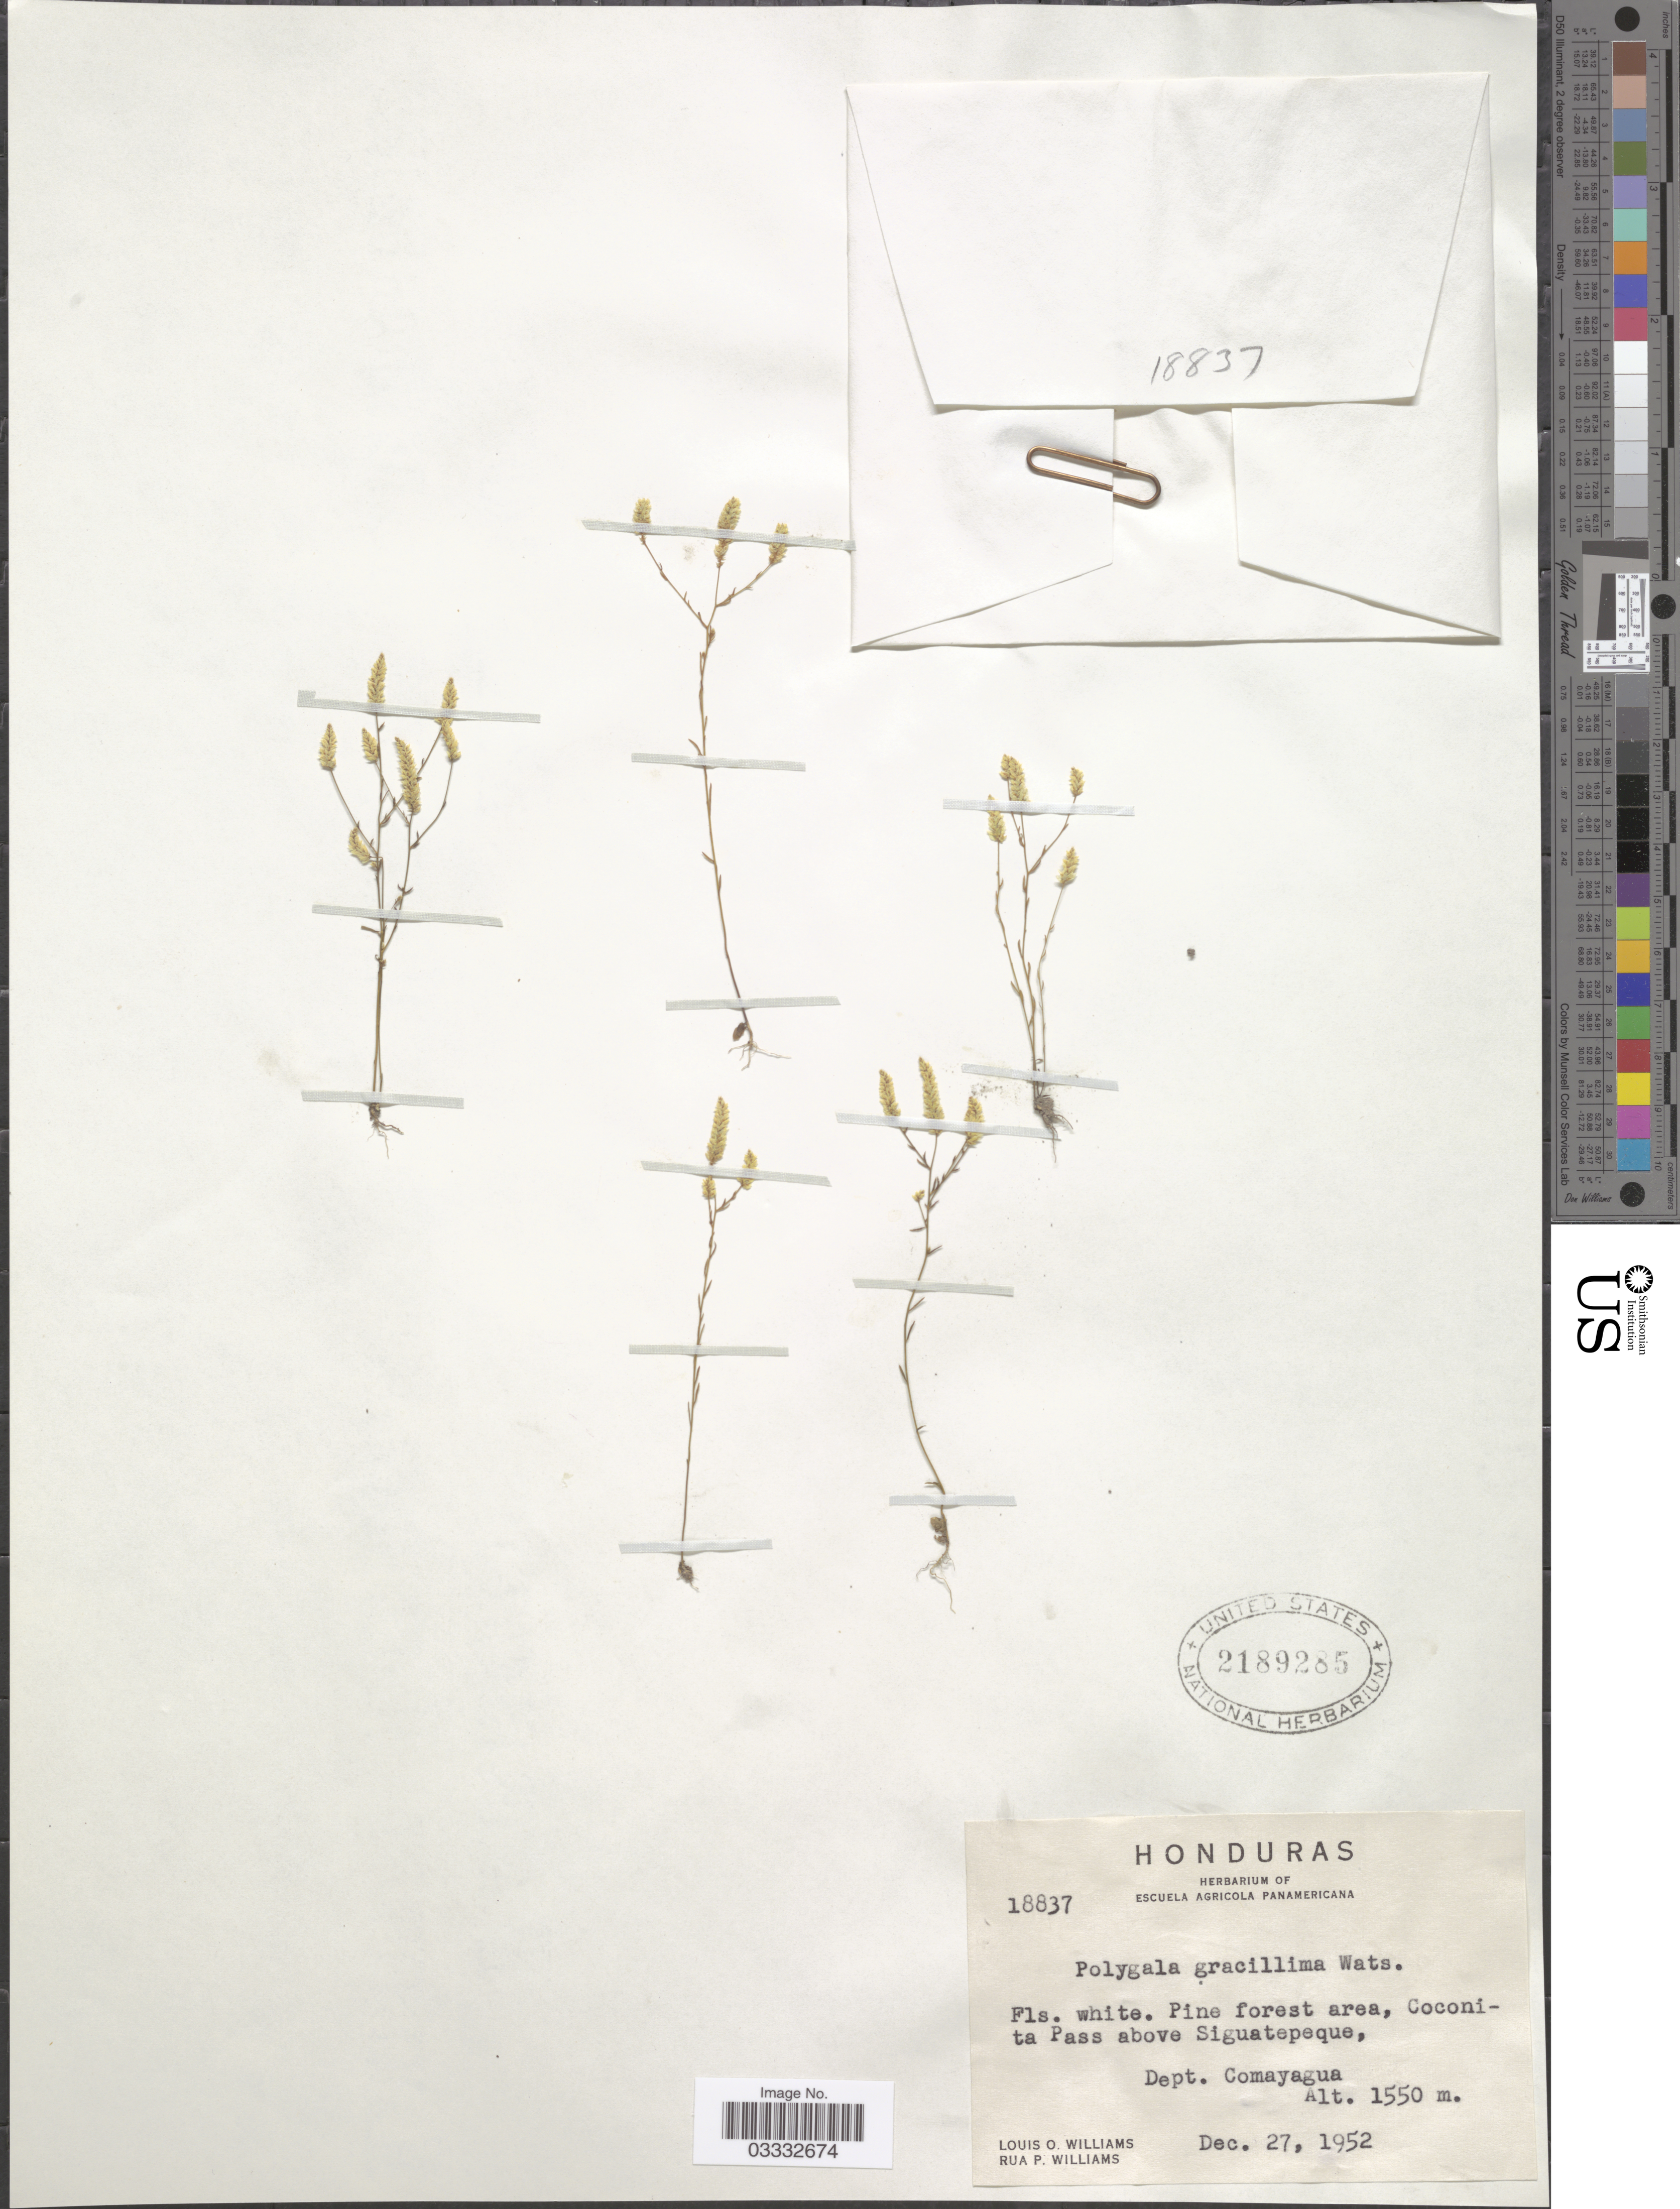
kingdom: Plantae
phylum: Tracheophyta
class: Magnoliopsida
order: Fabales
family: Polygalaceae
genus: Polygala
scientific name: Polygala gracillima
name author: S. Watson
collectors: L. O. Williams & R. P. Williams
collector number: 18837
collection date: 1952-12-27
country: Honduras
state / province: Comayagua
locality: Coconita Pass above Siguatepeque, Dept. Comayagua.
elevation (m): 1550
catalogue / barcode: US 2189285